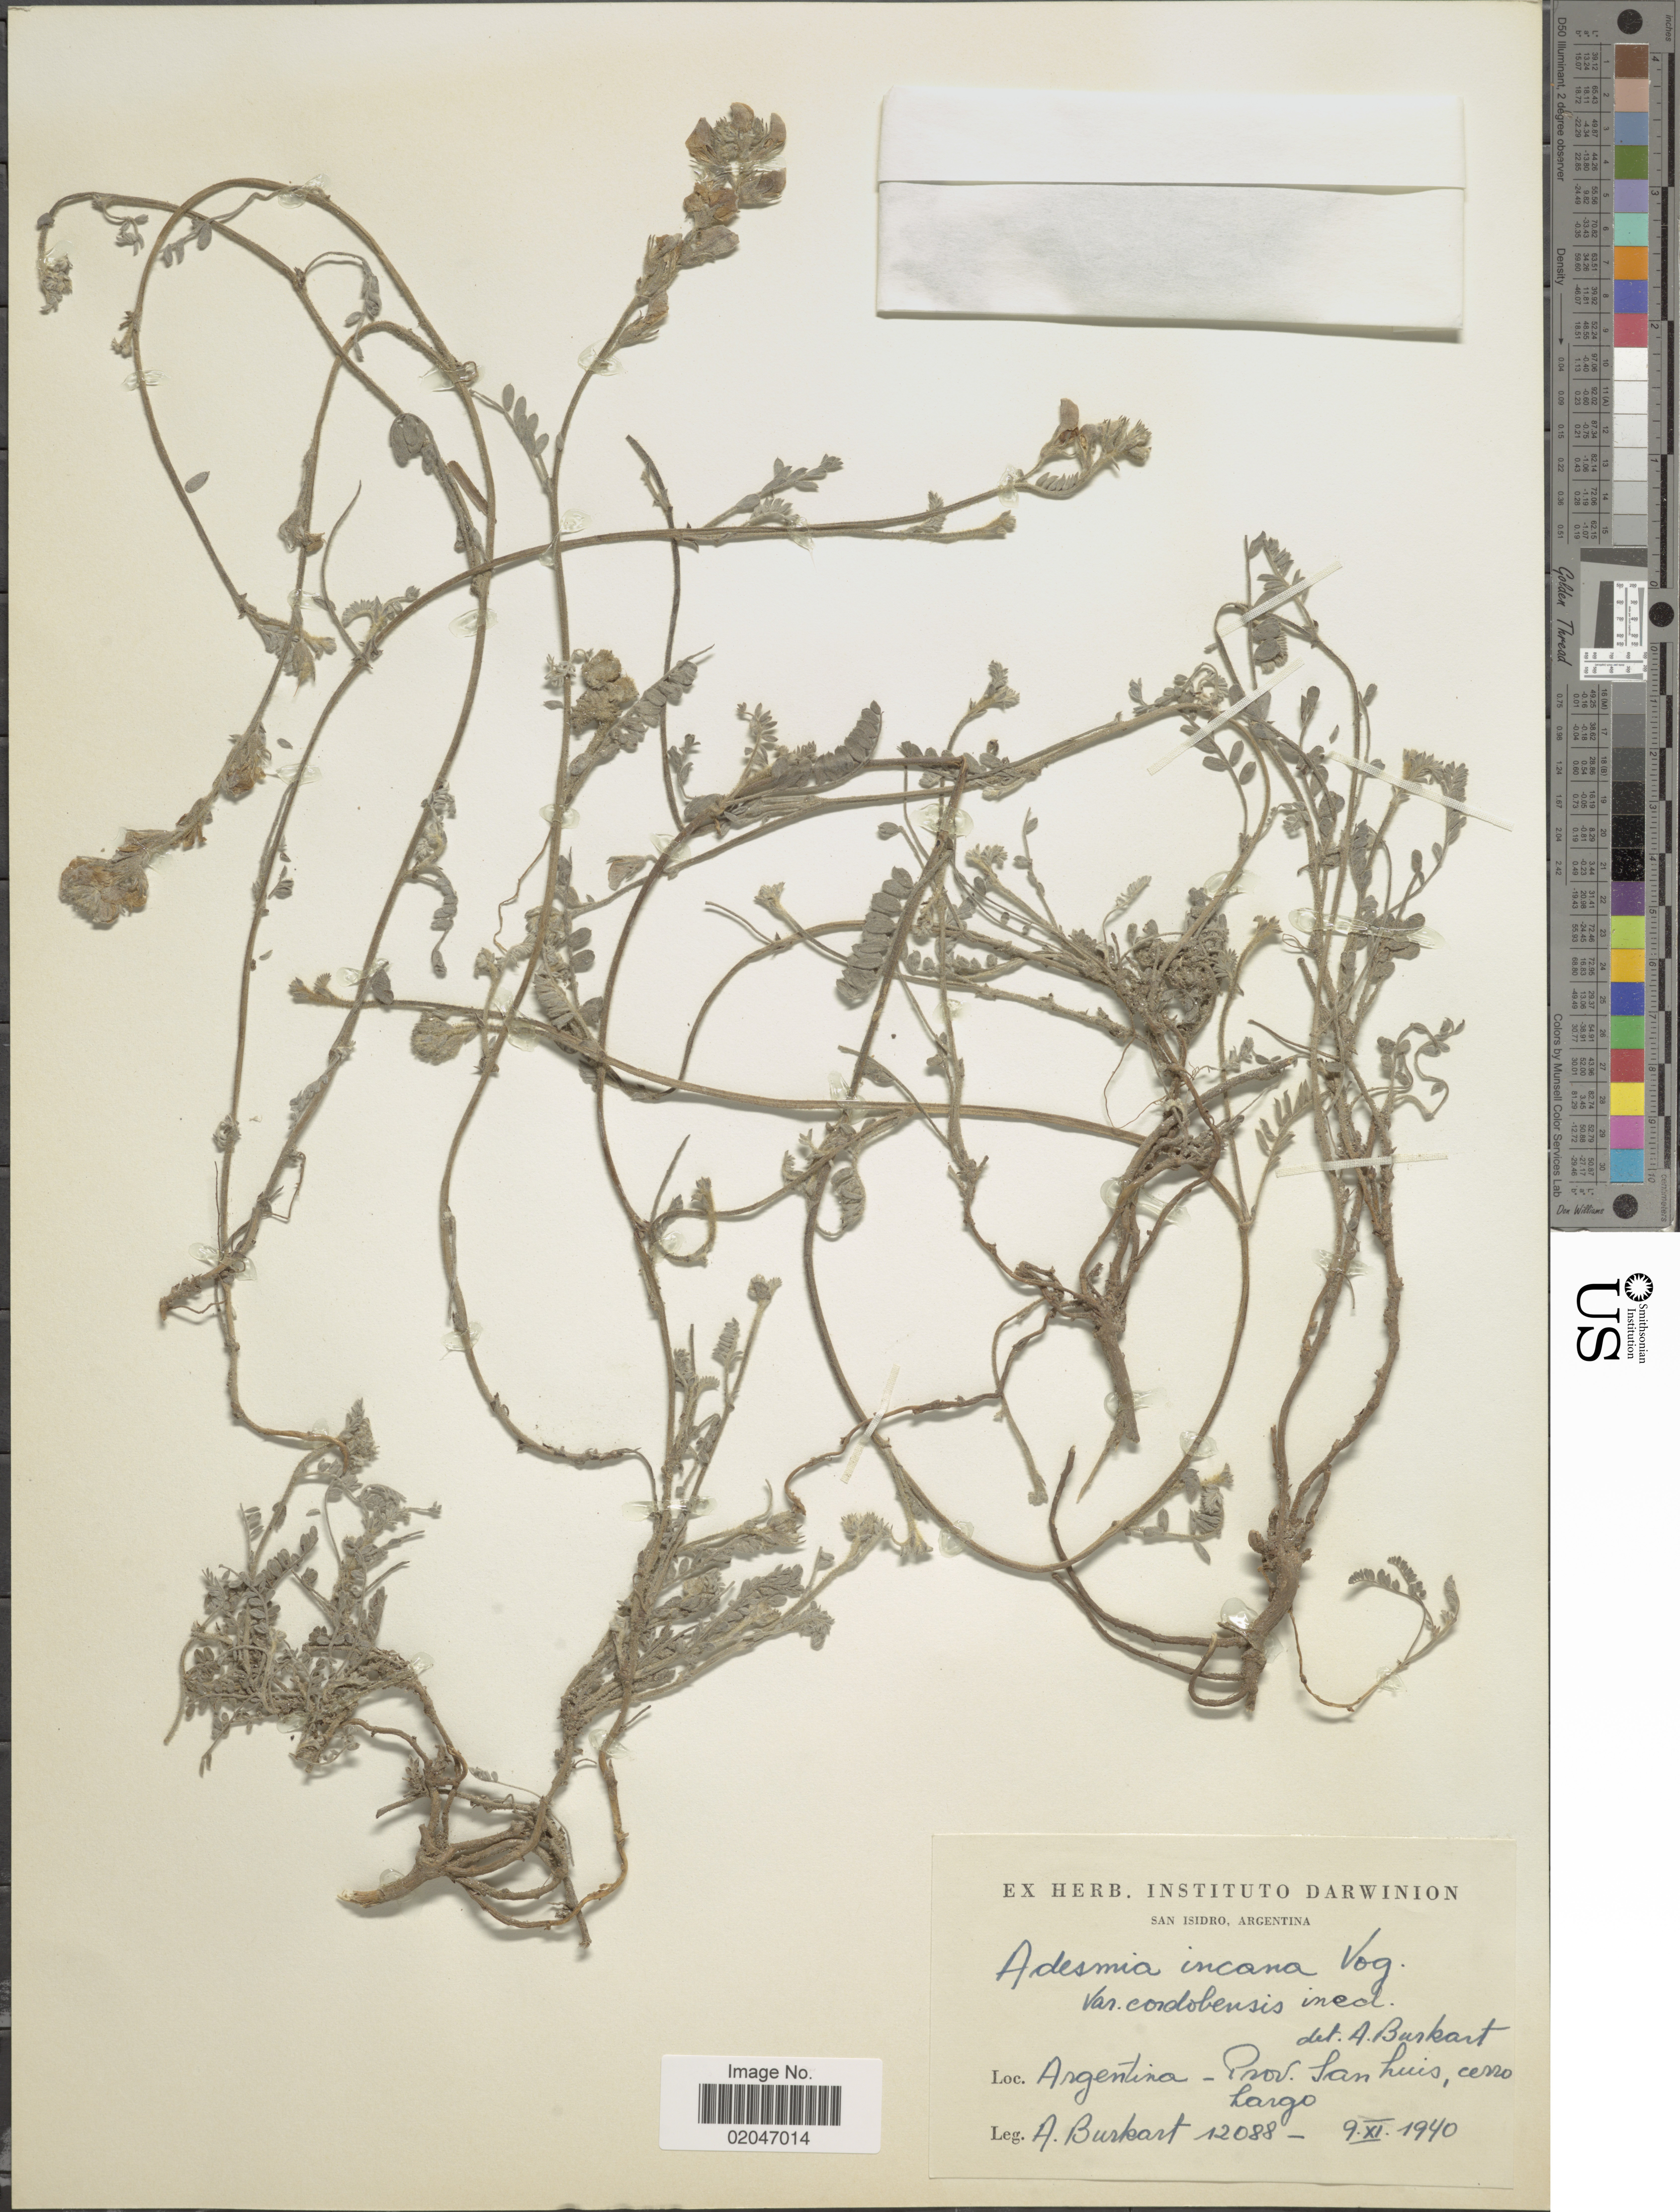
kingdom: Plantae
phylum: Tracheophyta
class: Magnoliopsida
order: Fabales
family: Fabaceae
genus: Adesmia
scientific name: Adesmia incana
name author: Vogel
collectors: A. E. Burkart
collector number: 12088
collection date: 1940-11-09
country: Argentina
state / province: San Luis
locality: Cerro Largo.